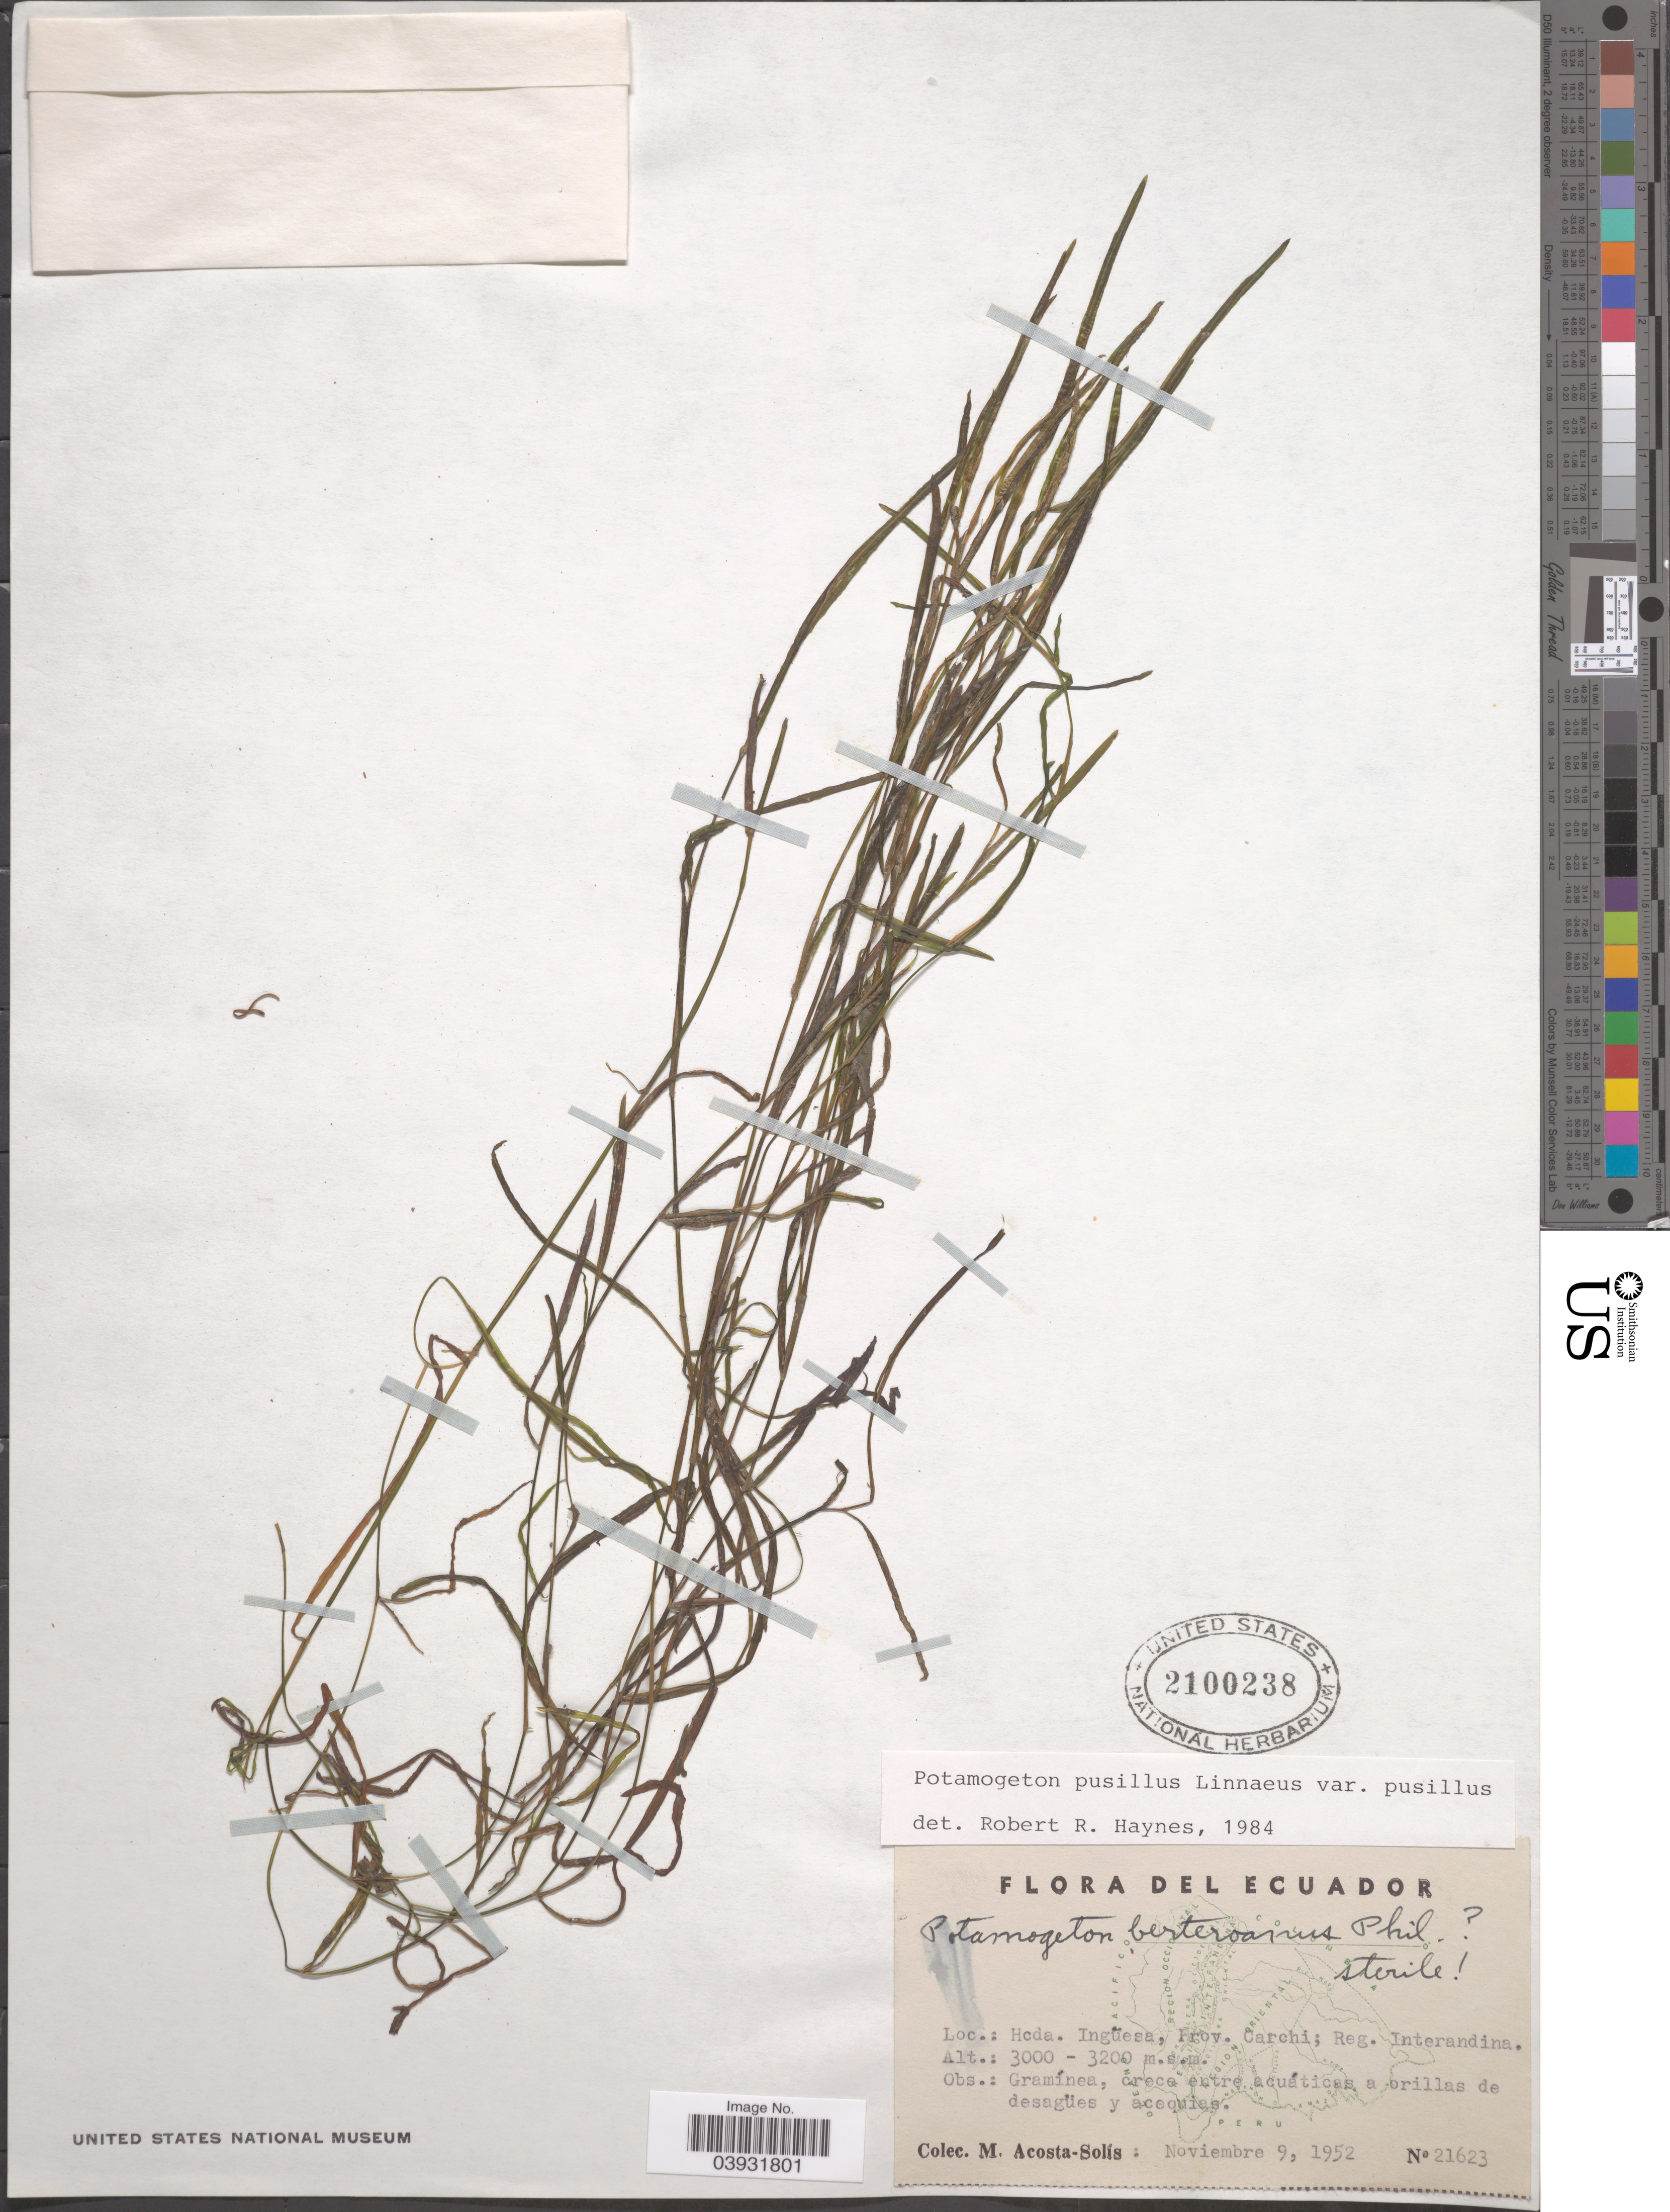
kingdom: Plantae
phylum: Tracheophyta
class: Liliopsida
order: Alismatales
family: Potamogetonaceae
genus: Potamogeton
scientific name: Potamogeton pusillus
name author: L.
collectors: M. Acosta Solis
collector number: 21623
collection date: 1952-11-09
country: Ecuador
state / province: Carchi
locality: Hcda. Ingüesa, Reg. Interandina.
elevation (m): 3000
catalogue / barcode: US 2100238